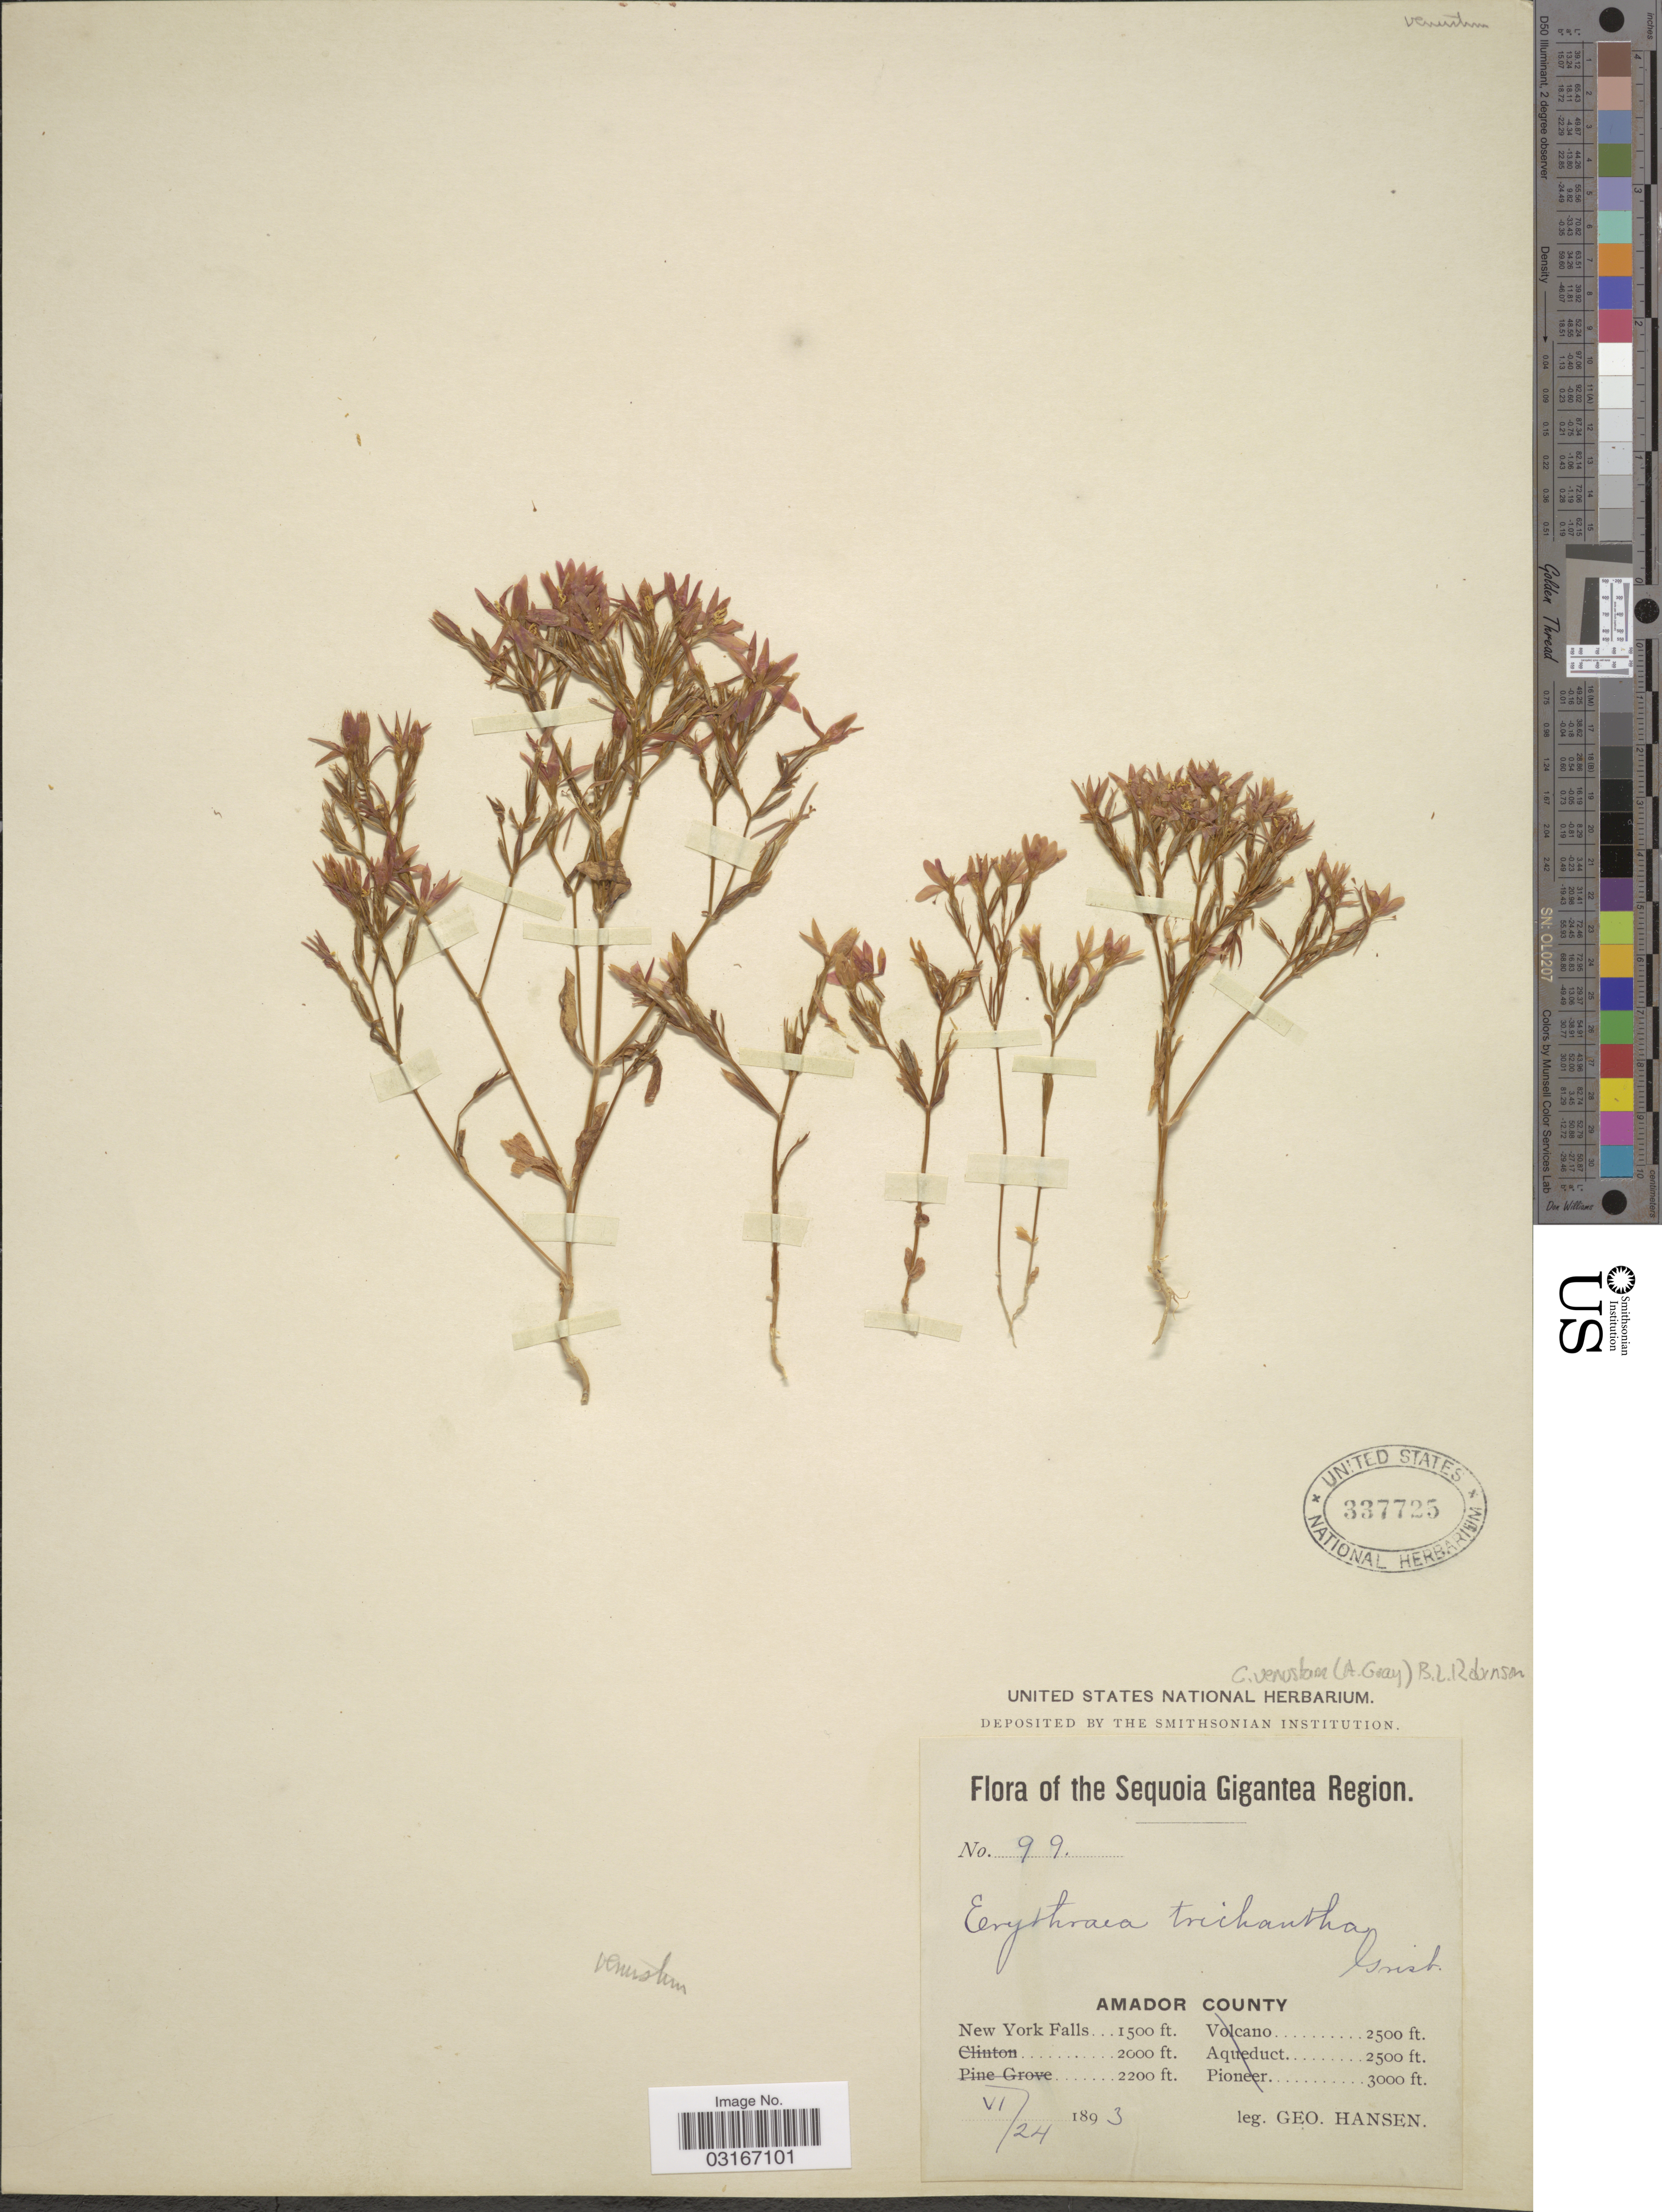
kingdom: Plantae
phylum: Tracheophyta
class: Magnoliopsida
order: Gentianales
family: Gentianaceae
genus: Centaurium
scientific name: Centaurium venustum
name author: (A. Gray) B.L. Rob.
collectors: G. Hansen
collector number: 99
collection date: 1893-06-24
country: United States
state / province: California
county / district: Amador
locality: Sequoia Gigantea Region. Amador County. New York Falls.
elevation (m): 457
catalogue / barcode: US 337725